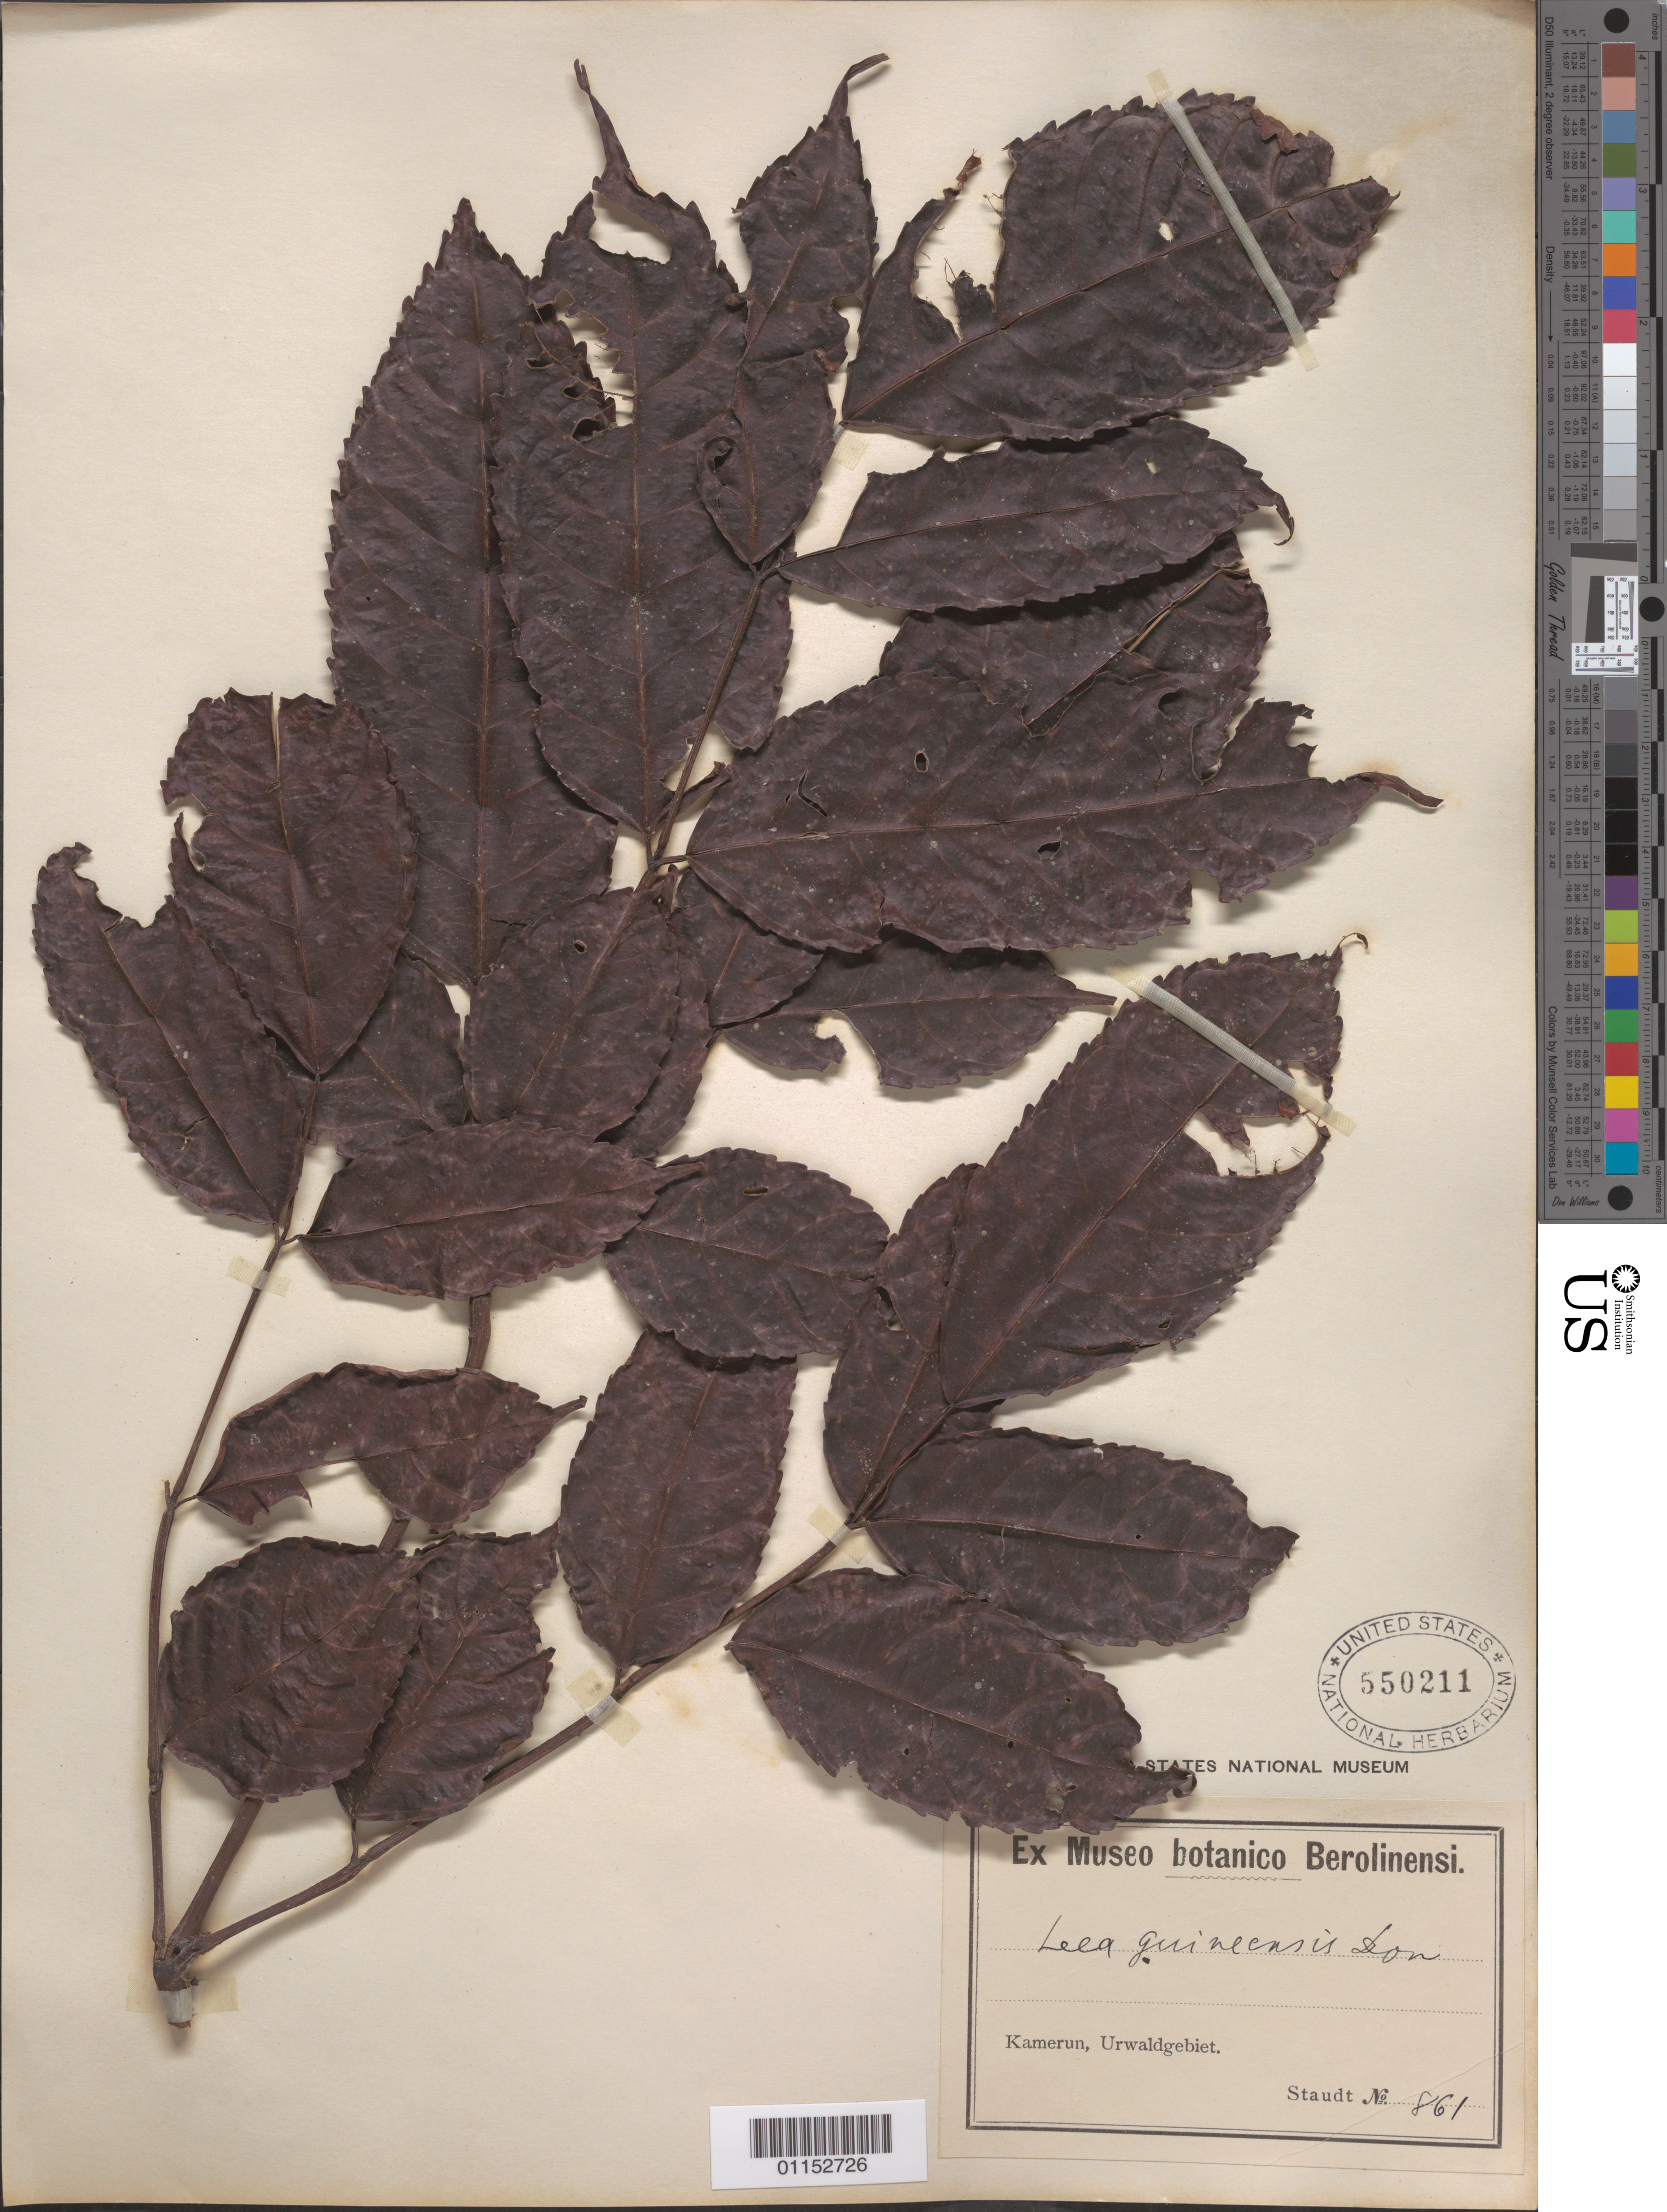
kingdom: Plantae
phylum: Tracheophyta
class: Magnoliopsida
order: Vitales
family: Vitaceae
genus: Leea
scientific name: Leea guineensis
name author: G. Don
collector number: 861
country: Cameroon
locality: Urwaldgebiet.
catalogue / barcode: US 550211